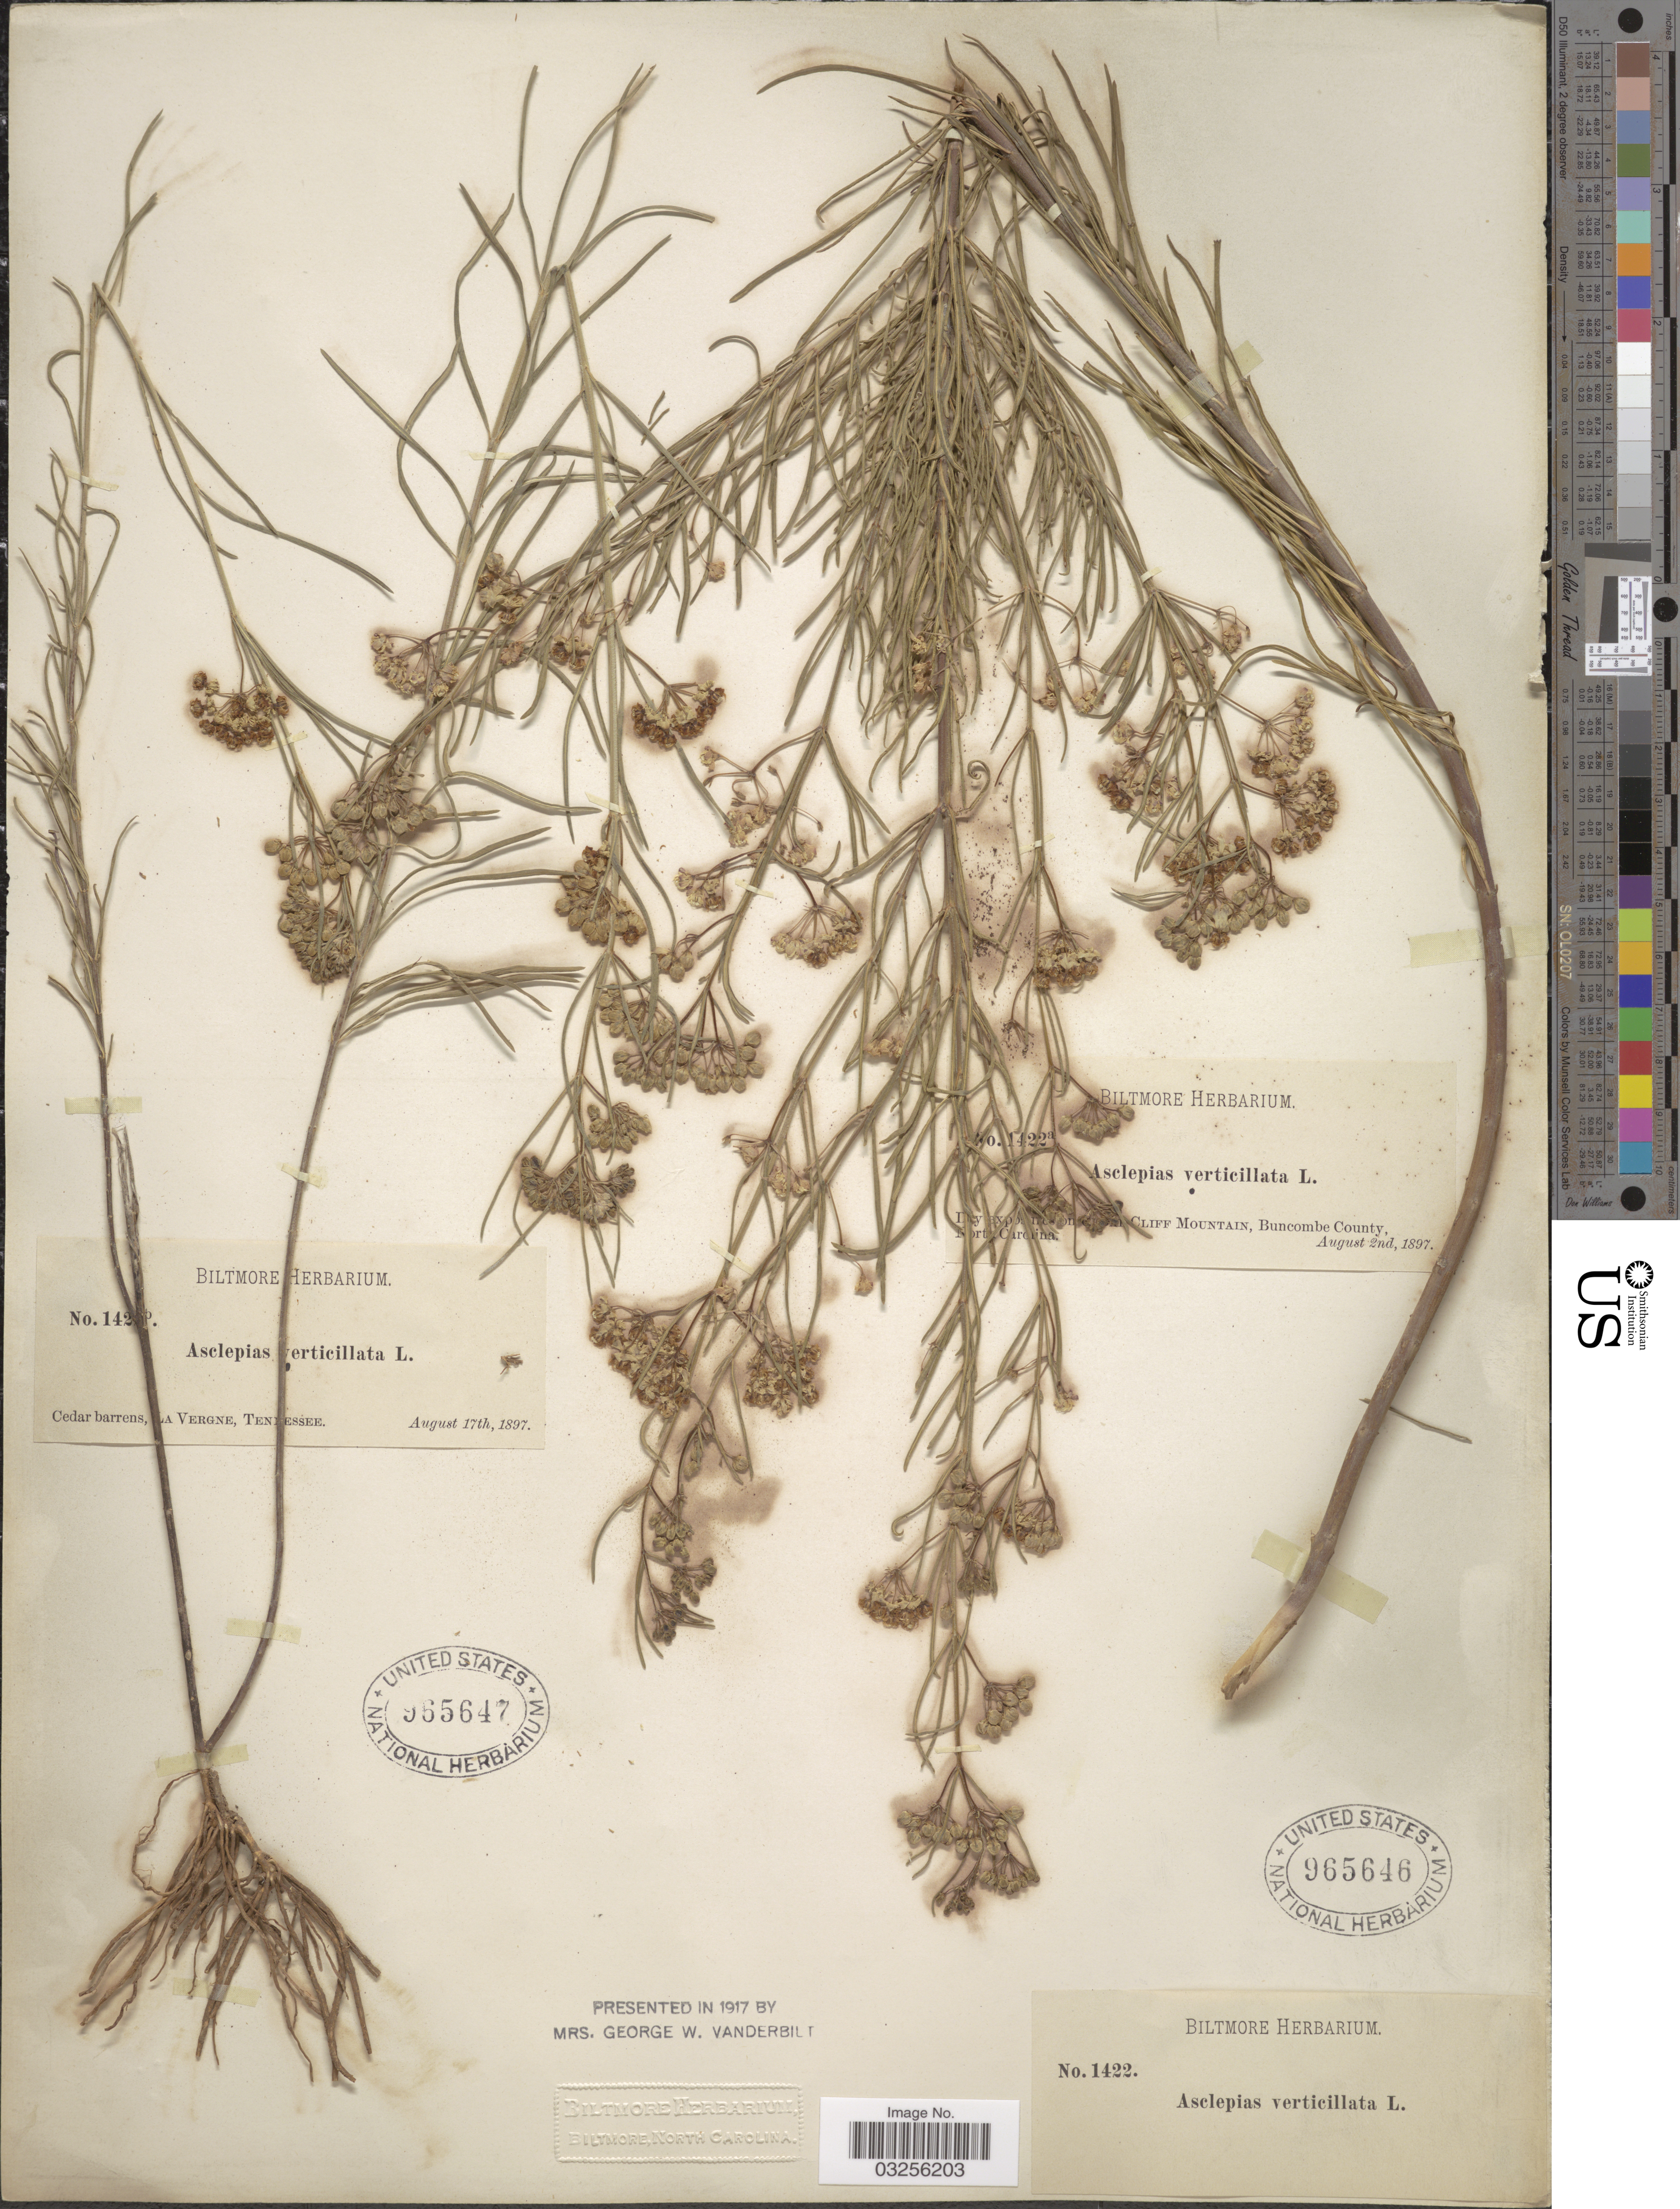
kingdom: Plantae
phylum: Tracheophyta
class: Magnoliopsida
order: Gentianales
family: Apocynaceae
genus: Asclepias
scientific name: Asclepias verticillata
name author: L.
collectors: ex herb. Biltmore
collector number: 1422a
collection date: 1897-08-02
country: United States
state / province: North Carolina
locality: [illegible text] Cliff Mountain, Buncombe County.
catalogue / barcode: US 965646